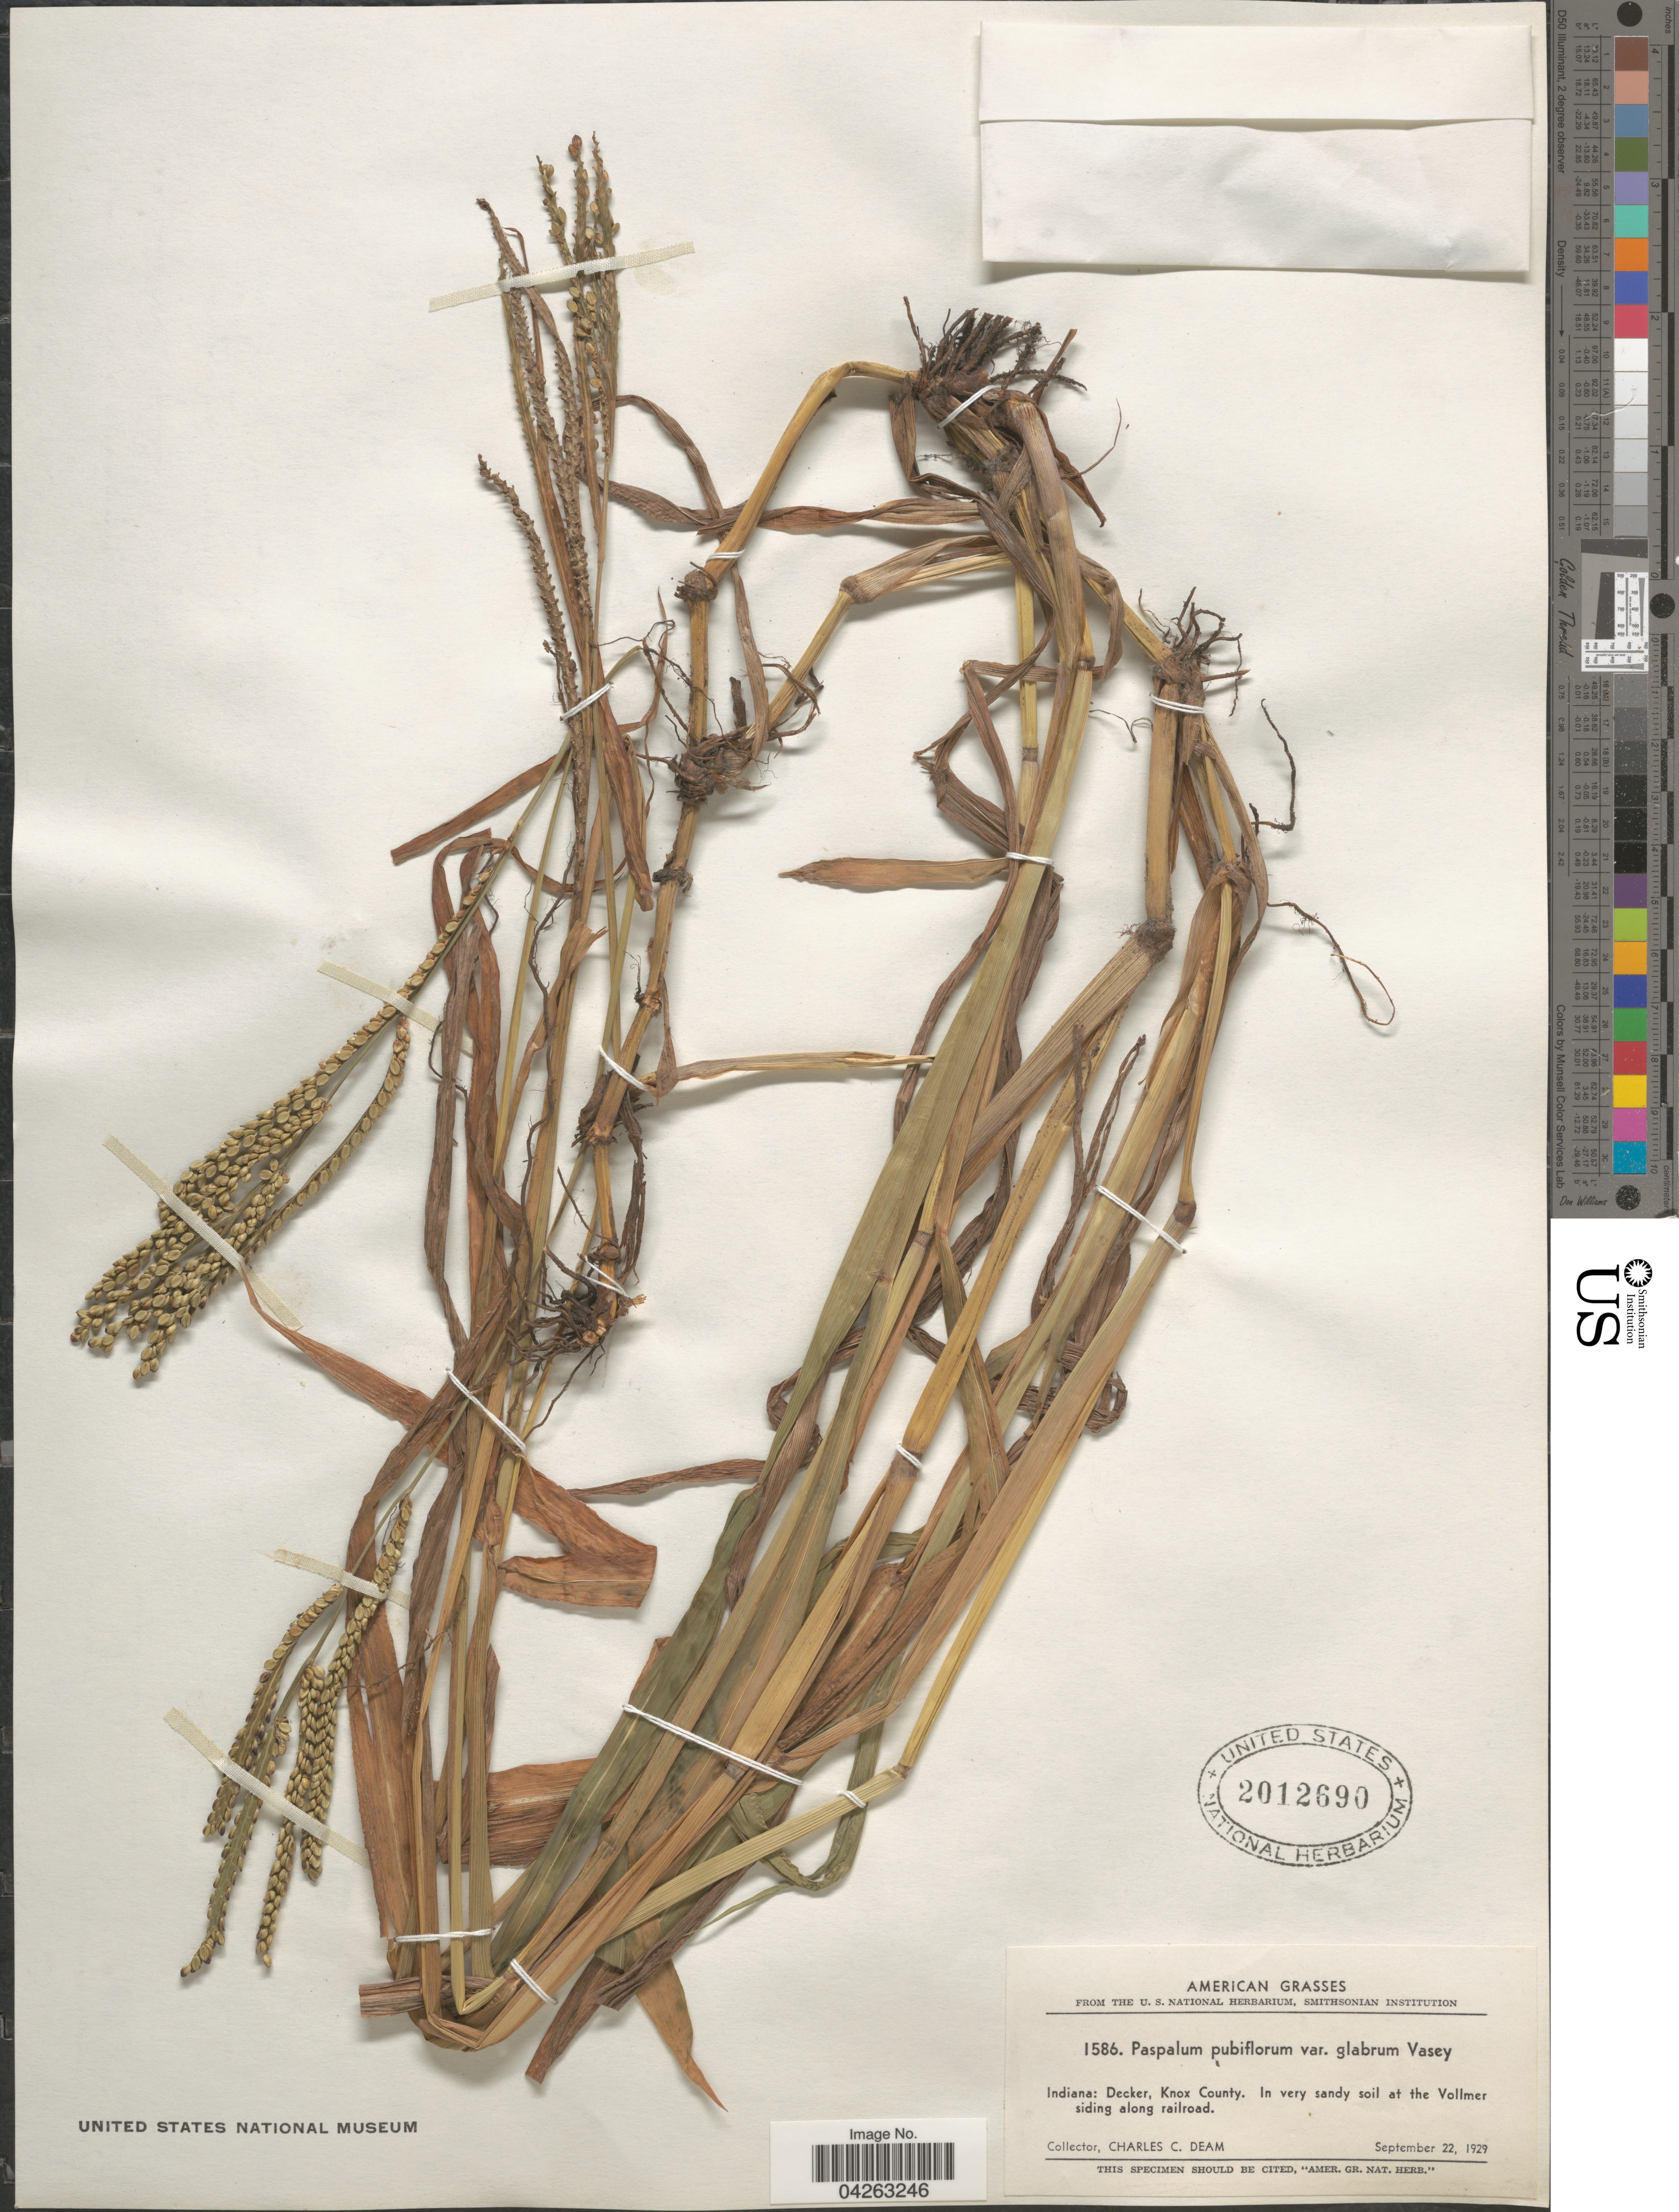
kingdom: Plantae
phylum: Tracheophyta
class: Liliopsida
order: Poales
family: Poaceae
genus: Paspalum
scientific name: Paspalum pubiflorum var. glabrum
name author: Vasey ex Scribn.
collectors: C. C. Deam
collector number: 1586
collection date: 1929-09-22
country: United States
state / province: Indiana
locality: Decker, Knox County. In very sandy soil at the Vollmer siding along railroad.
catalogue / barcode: US 2012690